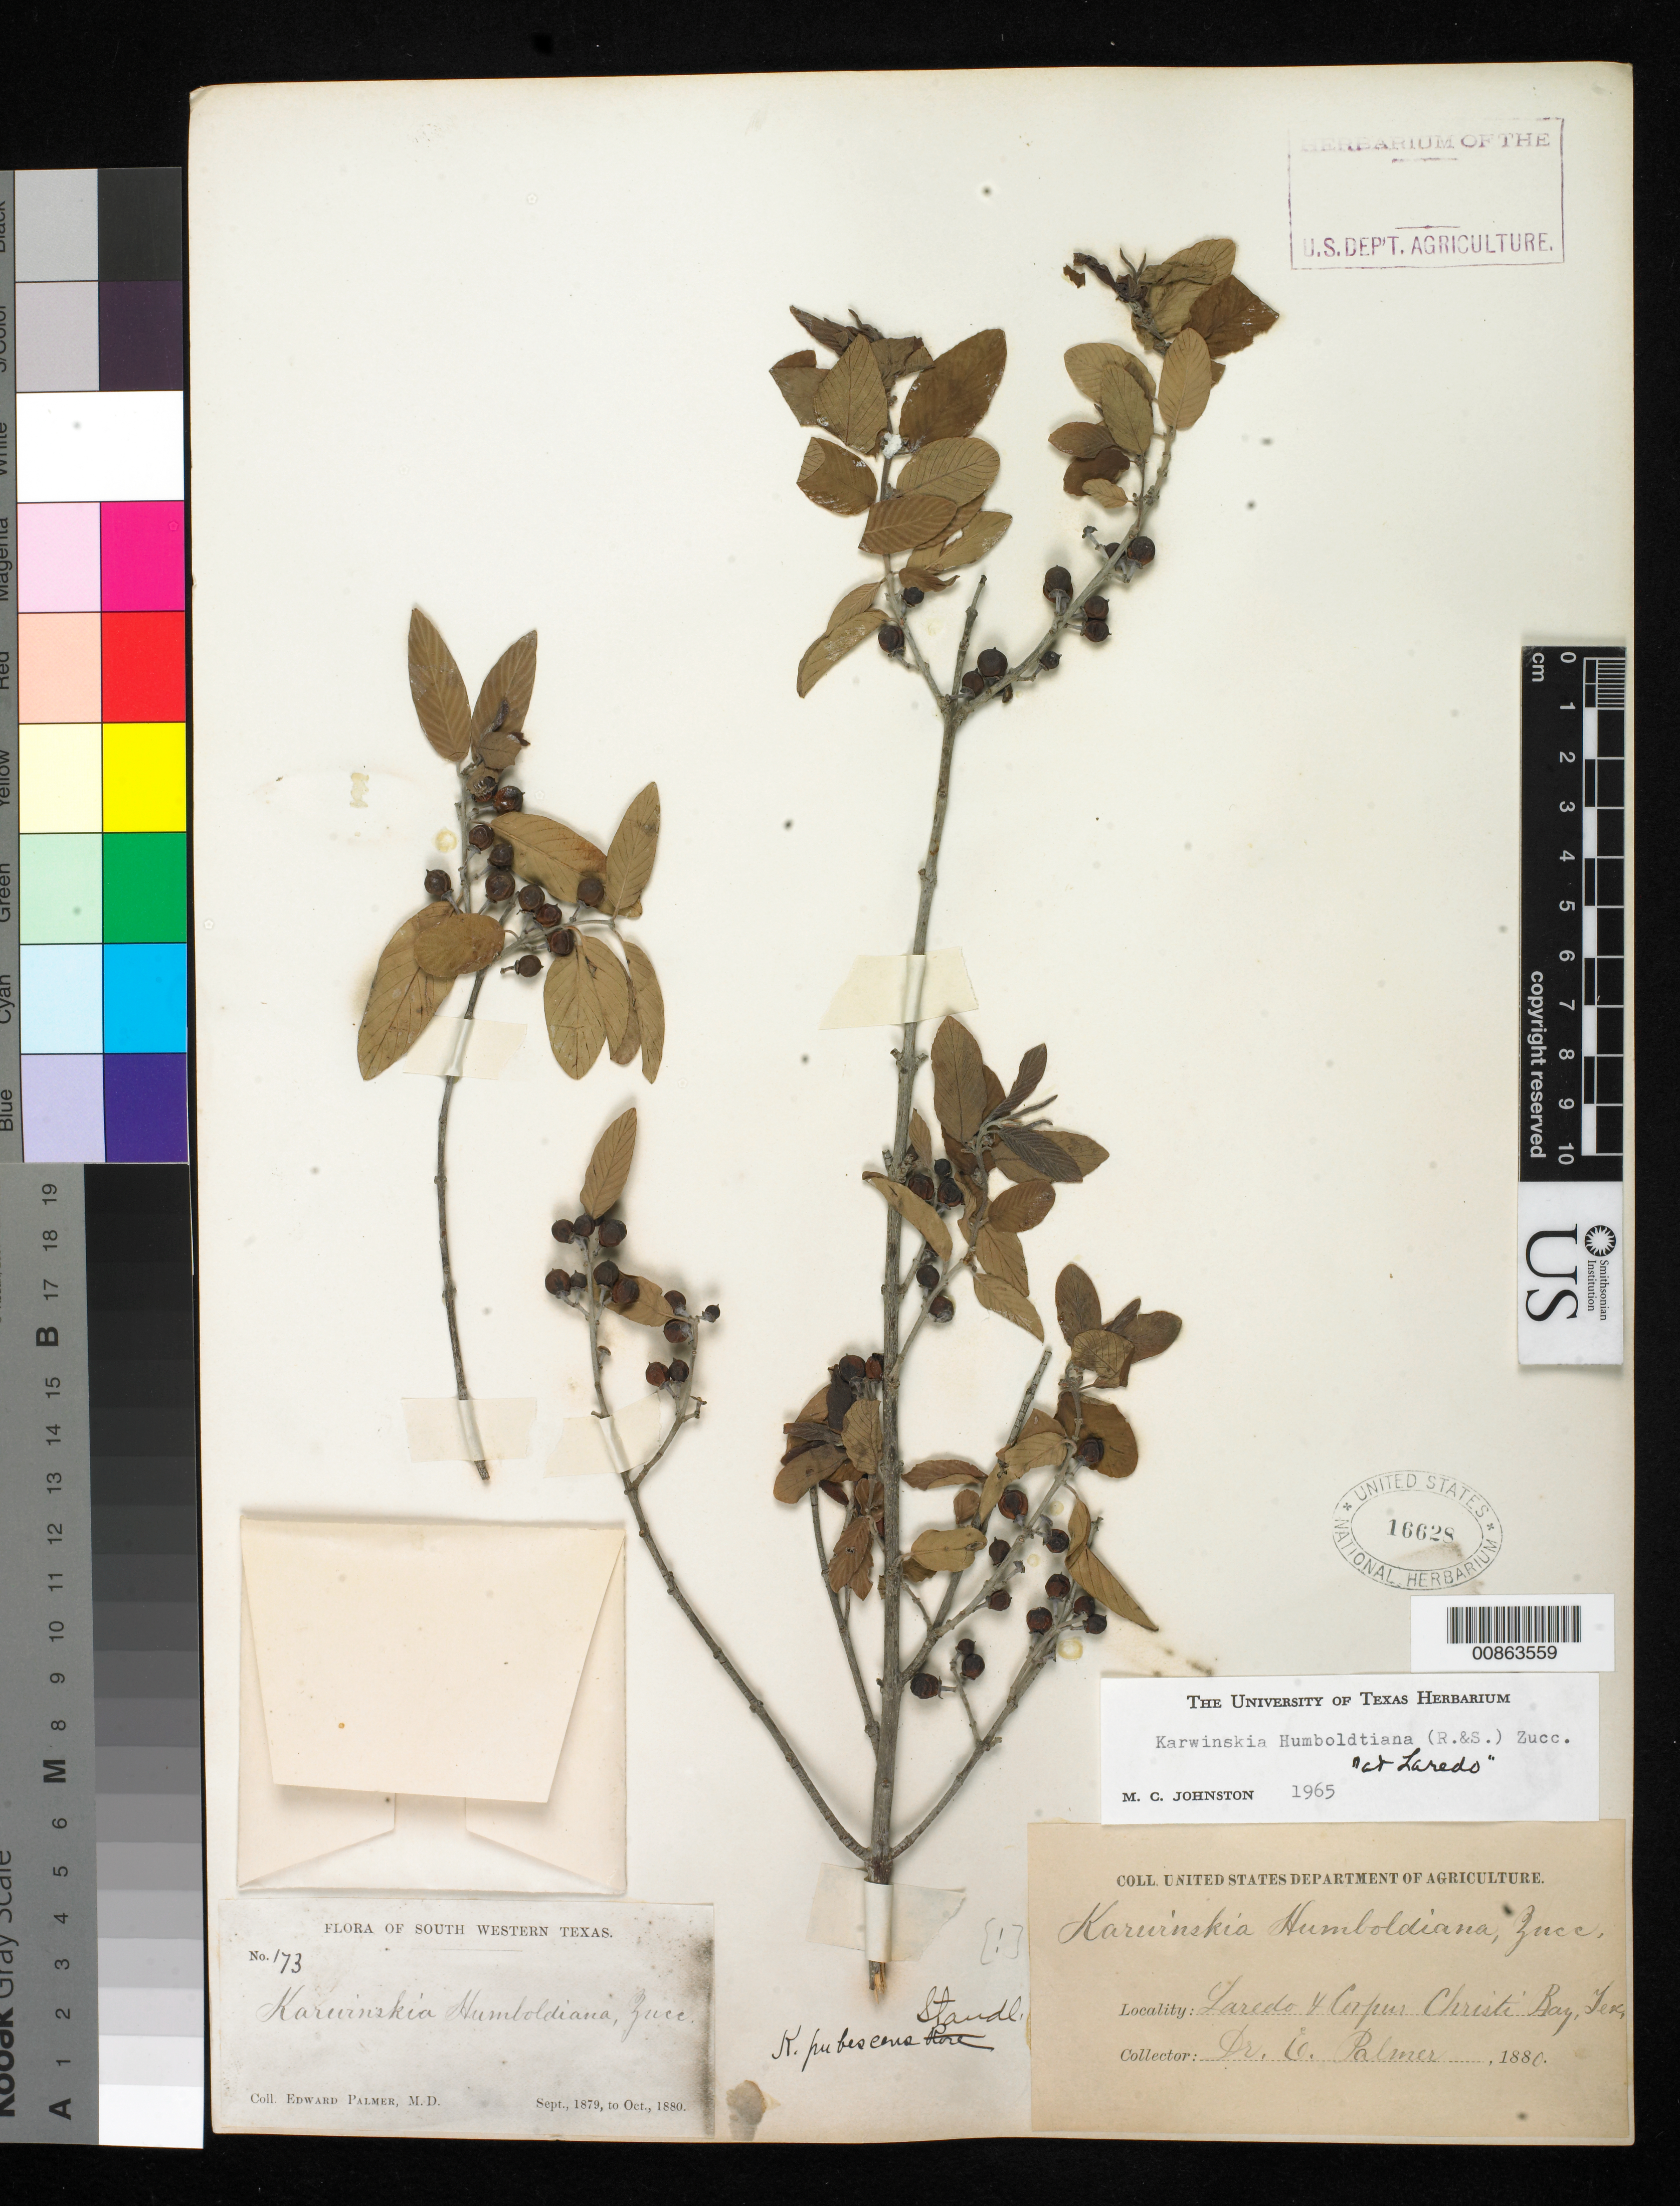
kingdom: Plantae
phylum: Tracheophyta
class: Magnoliopsida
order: Rosales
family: Rhamnaceae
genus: Karwinskia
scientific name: Karwinskia humboldtiana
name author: (Schult.) Zucc.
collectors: E. Palmer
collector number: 173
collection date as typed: Sep 1879 to -- Oct 1880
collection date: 1879-09/1880-10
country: United States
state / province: Texas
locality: Laredo, Texas.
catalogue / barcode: US 16628